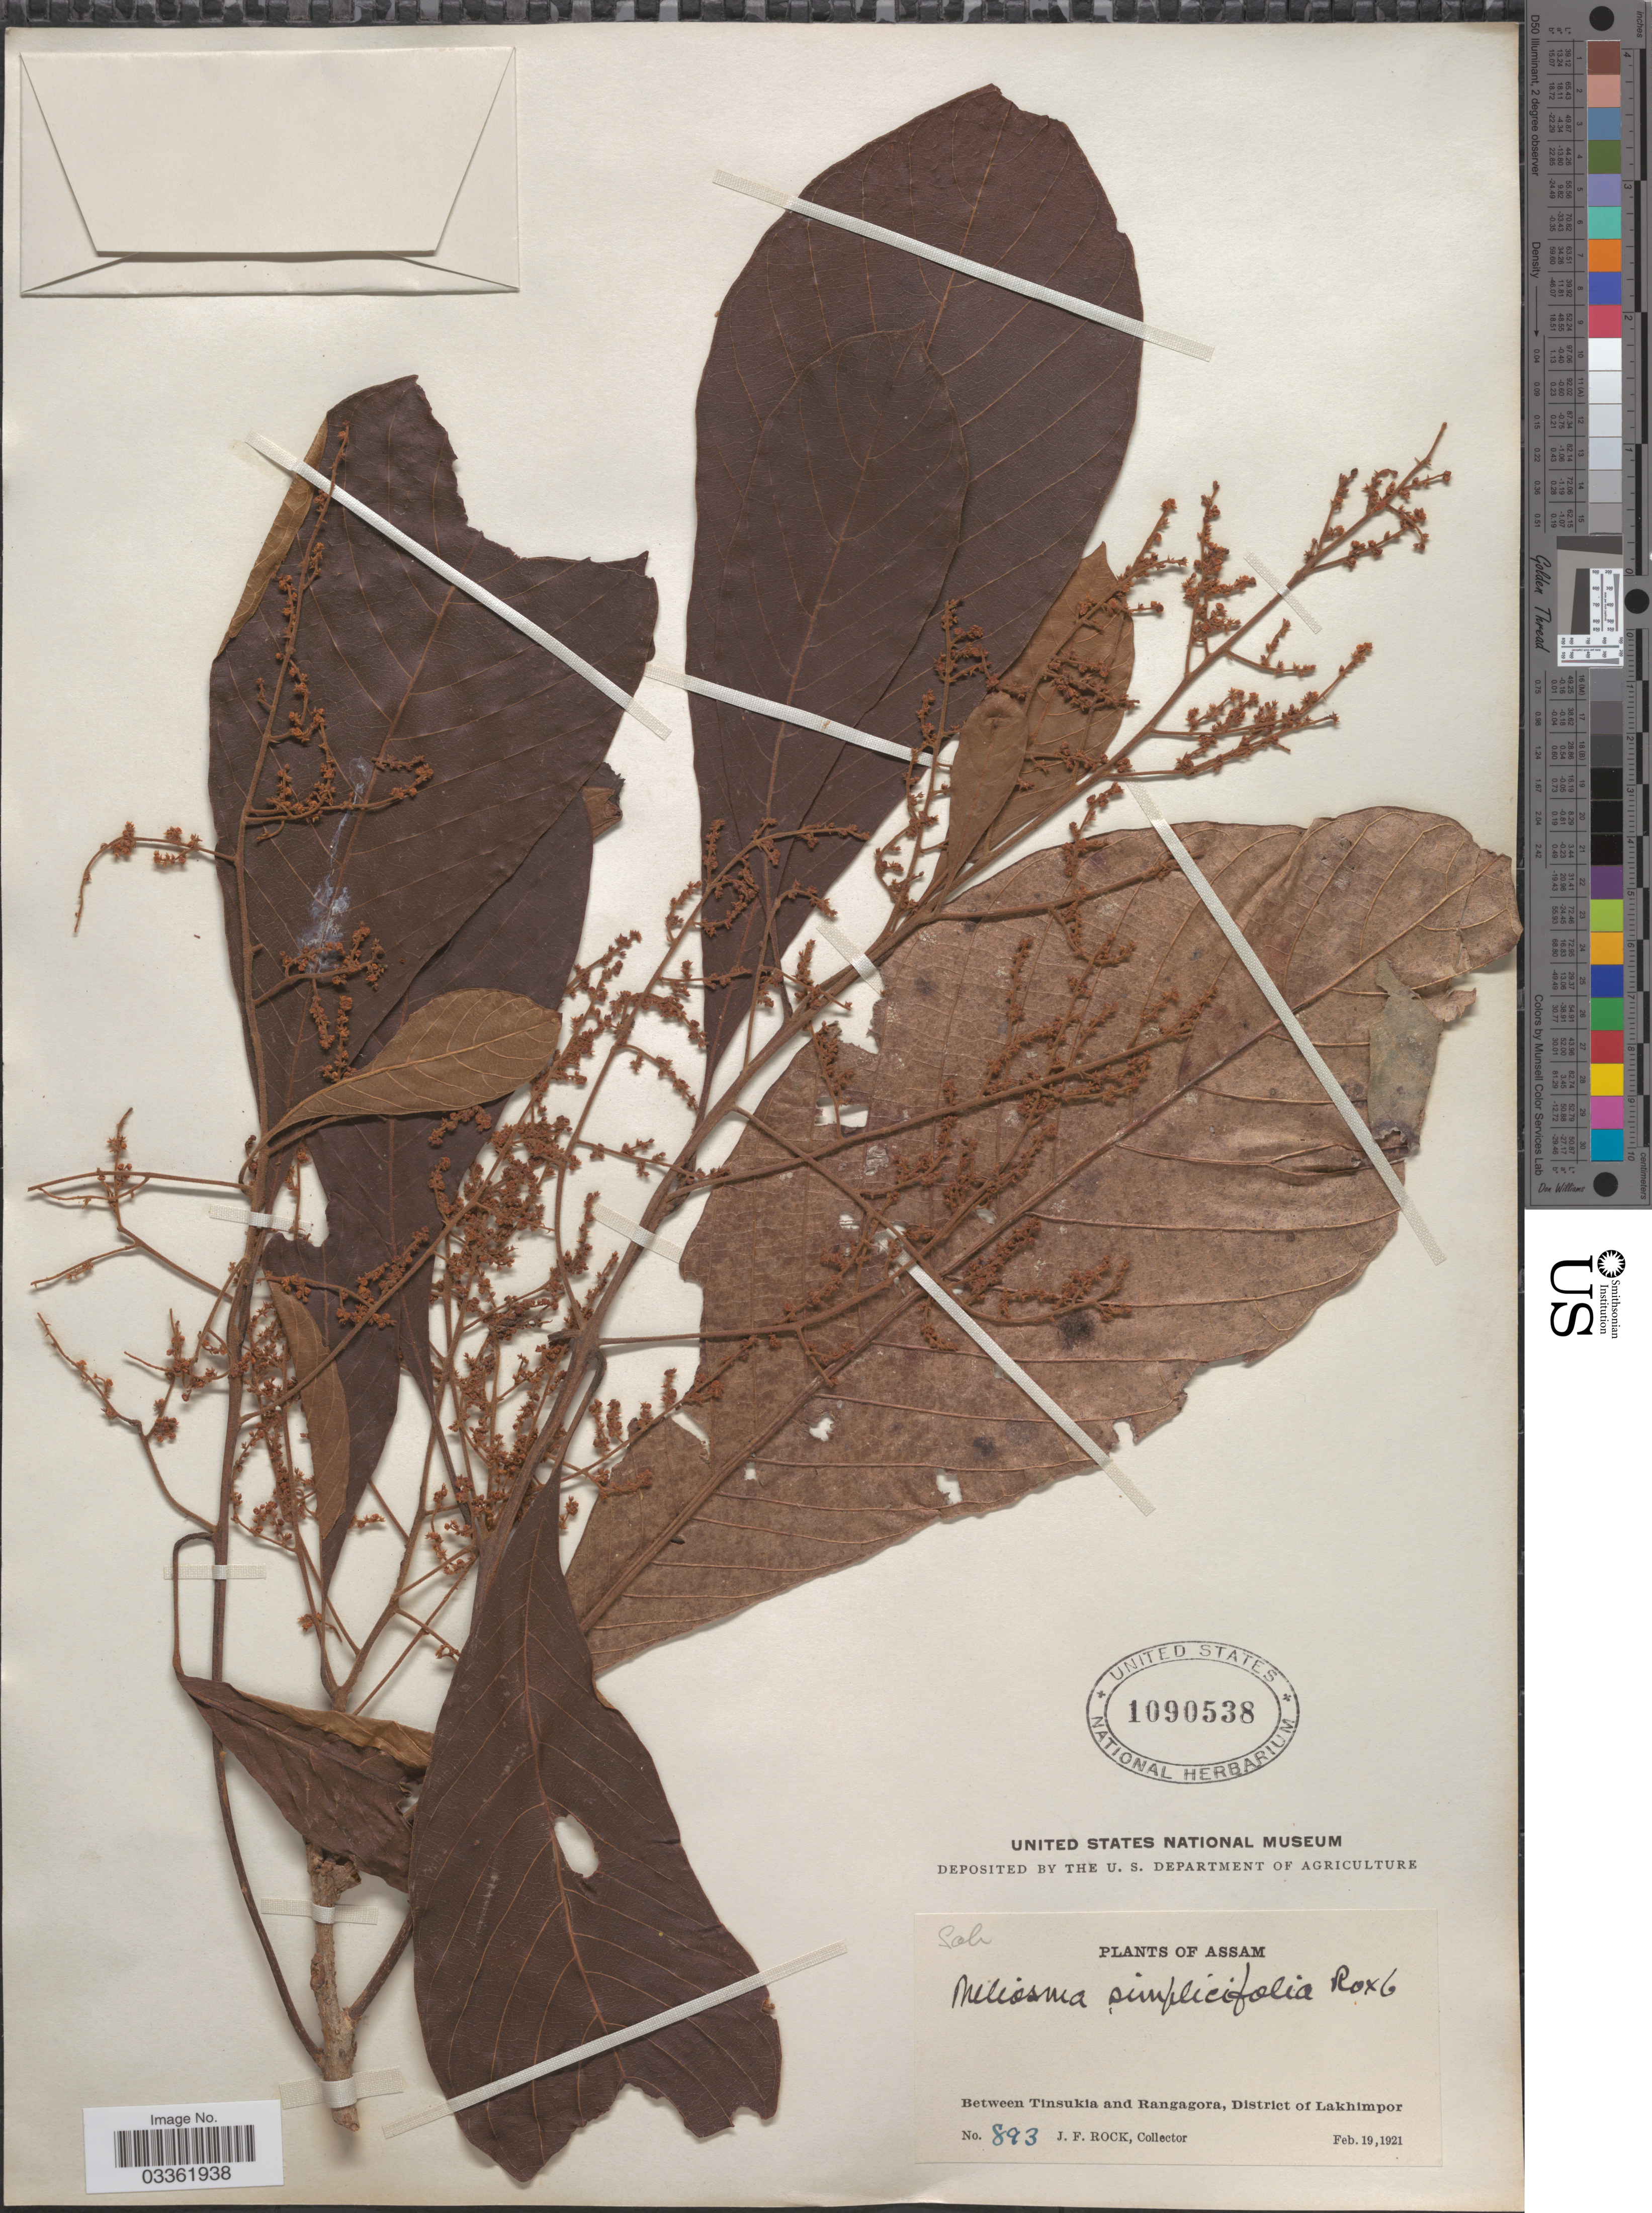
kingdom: Plantae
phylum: Tracheophyta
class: Magnoliopsida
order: Proteales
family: Sabiaceae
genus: Meliosma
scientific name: Meliosma simplicifolia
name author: (Roxb.) Walp.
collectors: J. Rock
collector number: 893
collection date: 1921-02-19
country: India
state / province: Assam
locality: Between Tinsukia and Rangagora, District of Lakhimpor.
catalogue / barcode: US 1090538